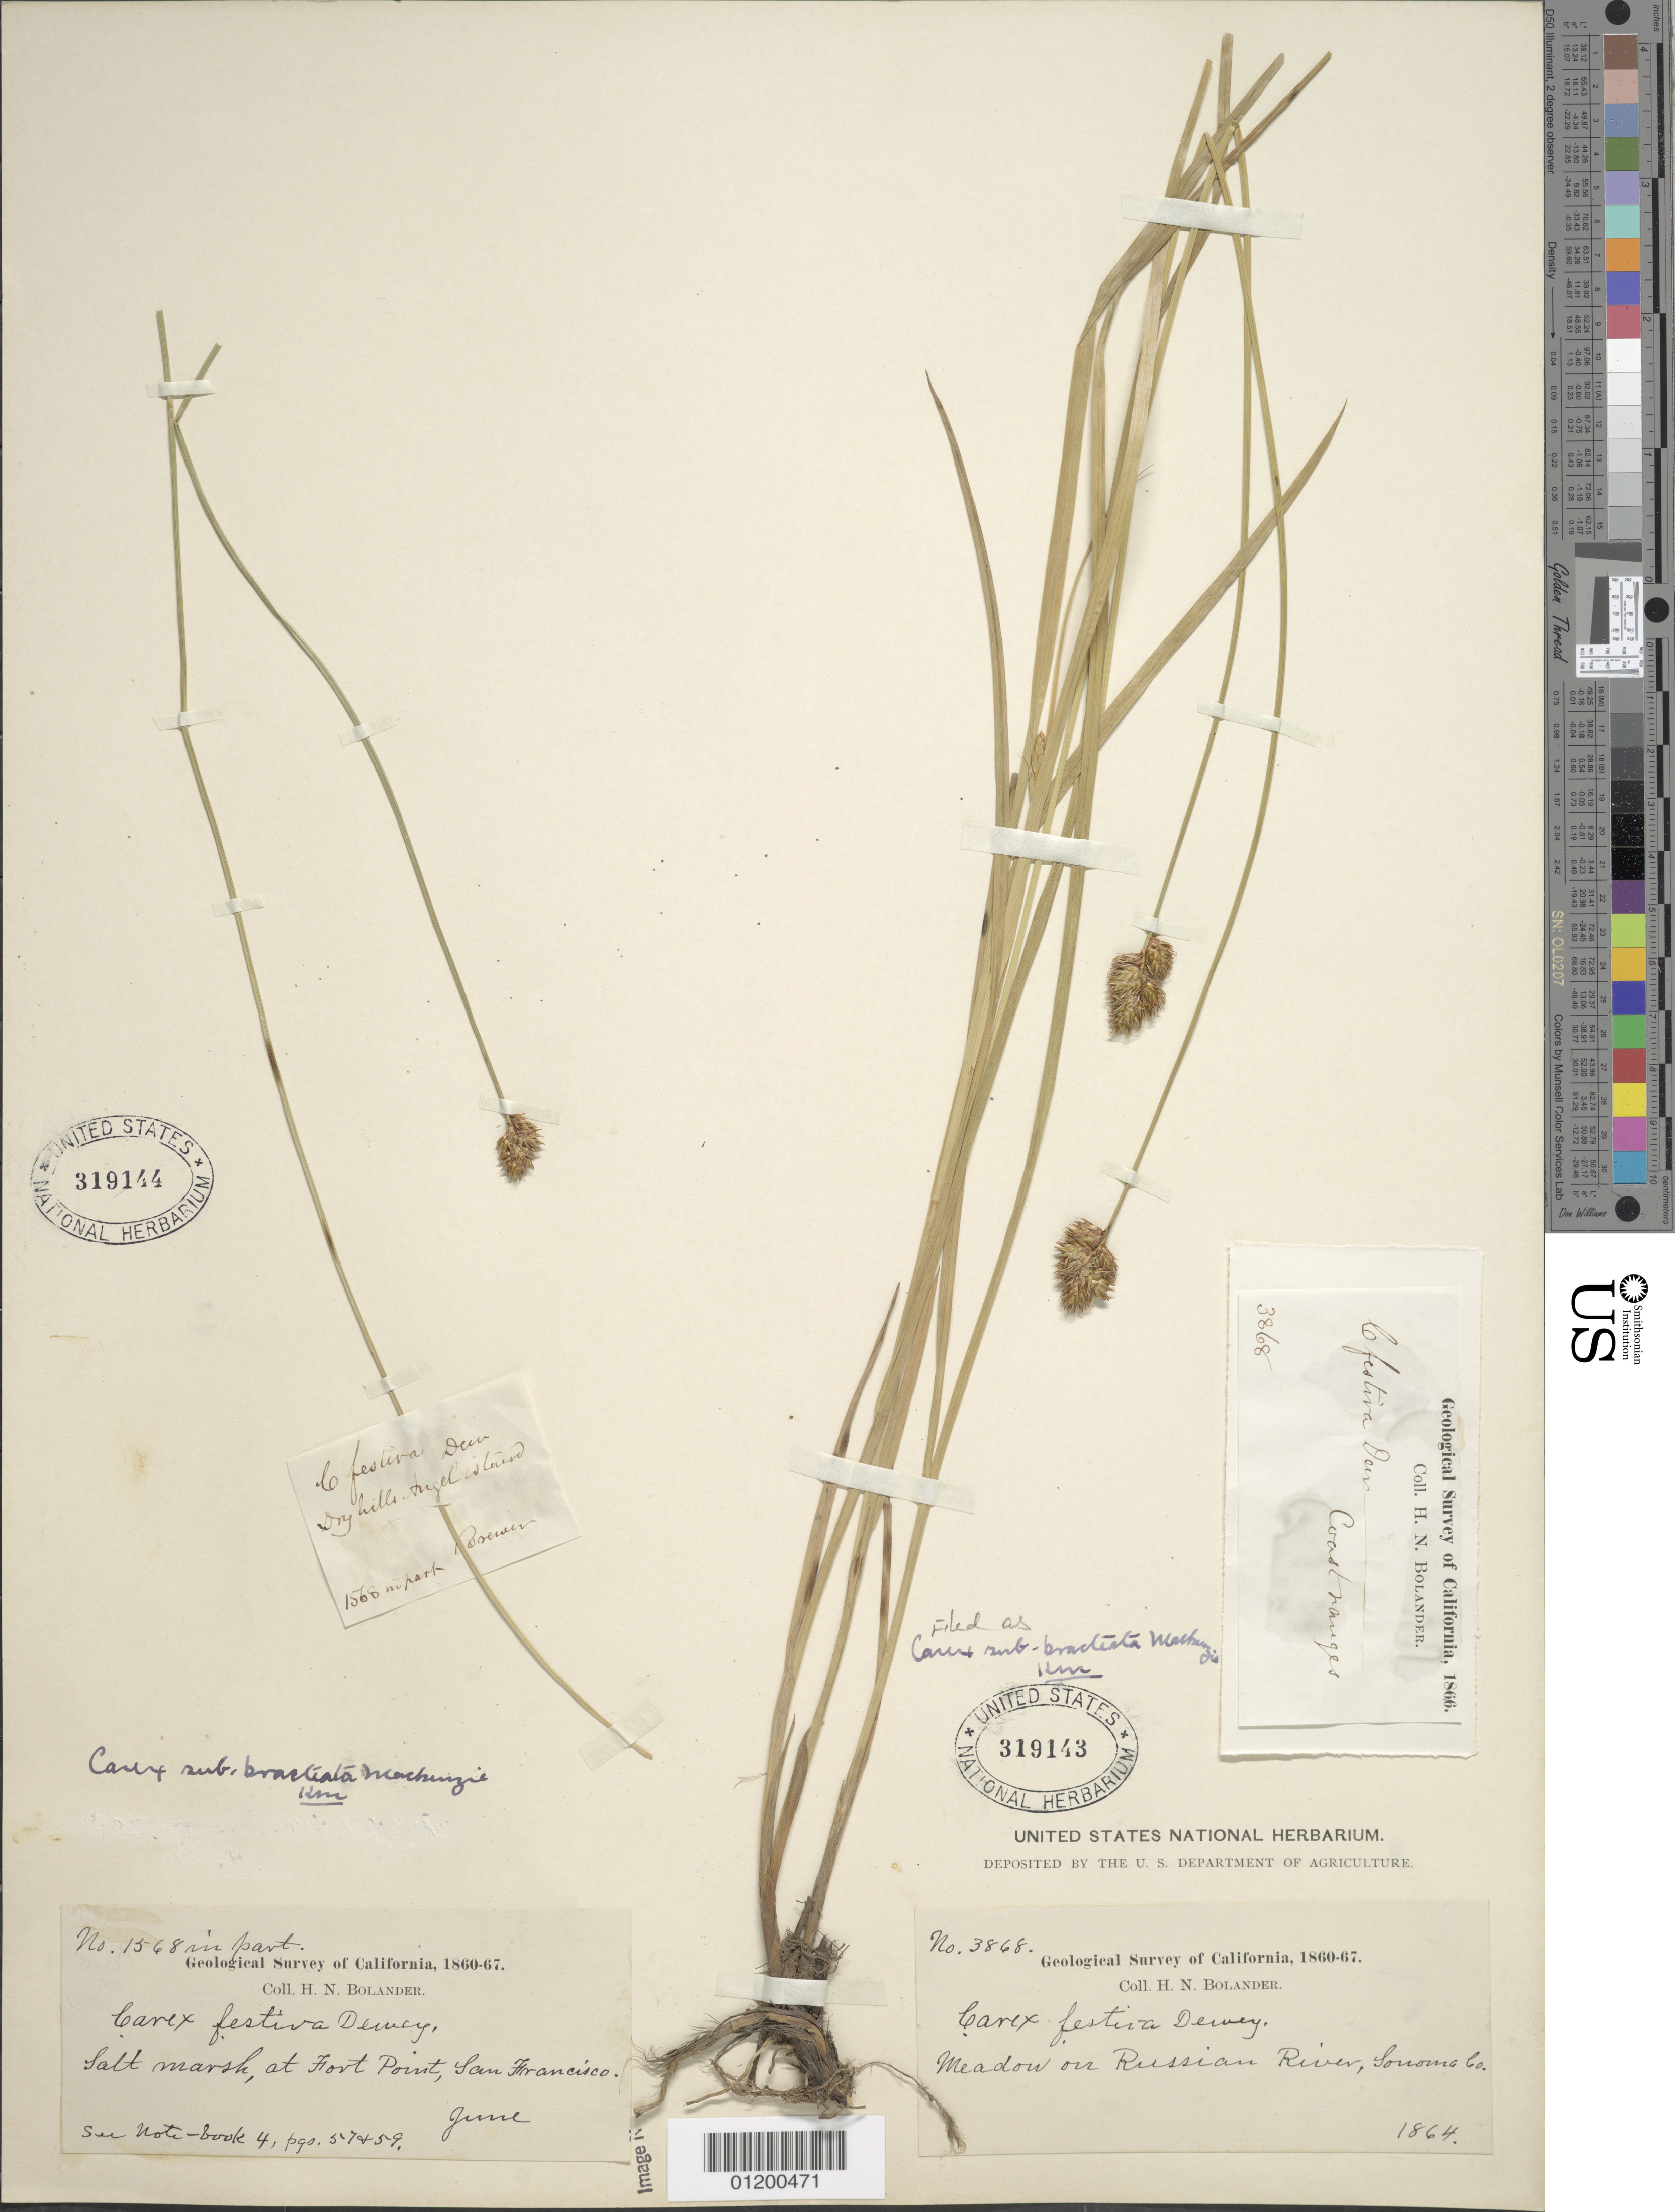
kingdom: Plantae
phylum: Tracheophyta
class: Liliopsida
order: Poales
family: Cyperaceae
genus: Carex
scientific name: Carex subbracteata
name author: Mack.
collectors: H. Bolander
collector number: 3868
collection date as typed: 1864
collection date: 1864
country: United States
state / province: California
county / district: Sonoma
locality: Meadow on Russian River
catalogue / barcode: US 319143